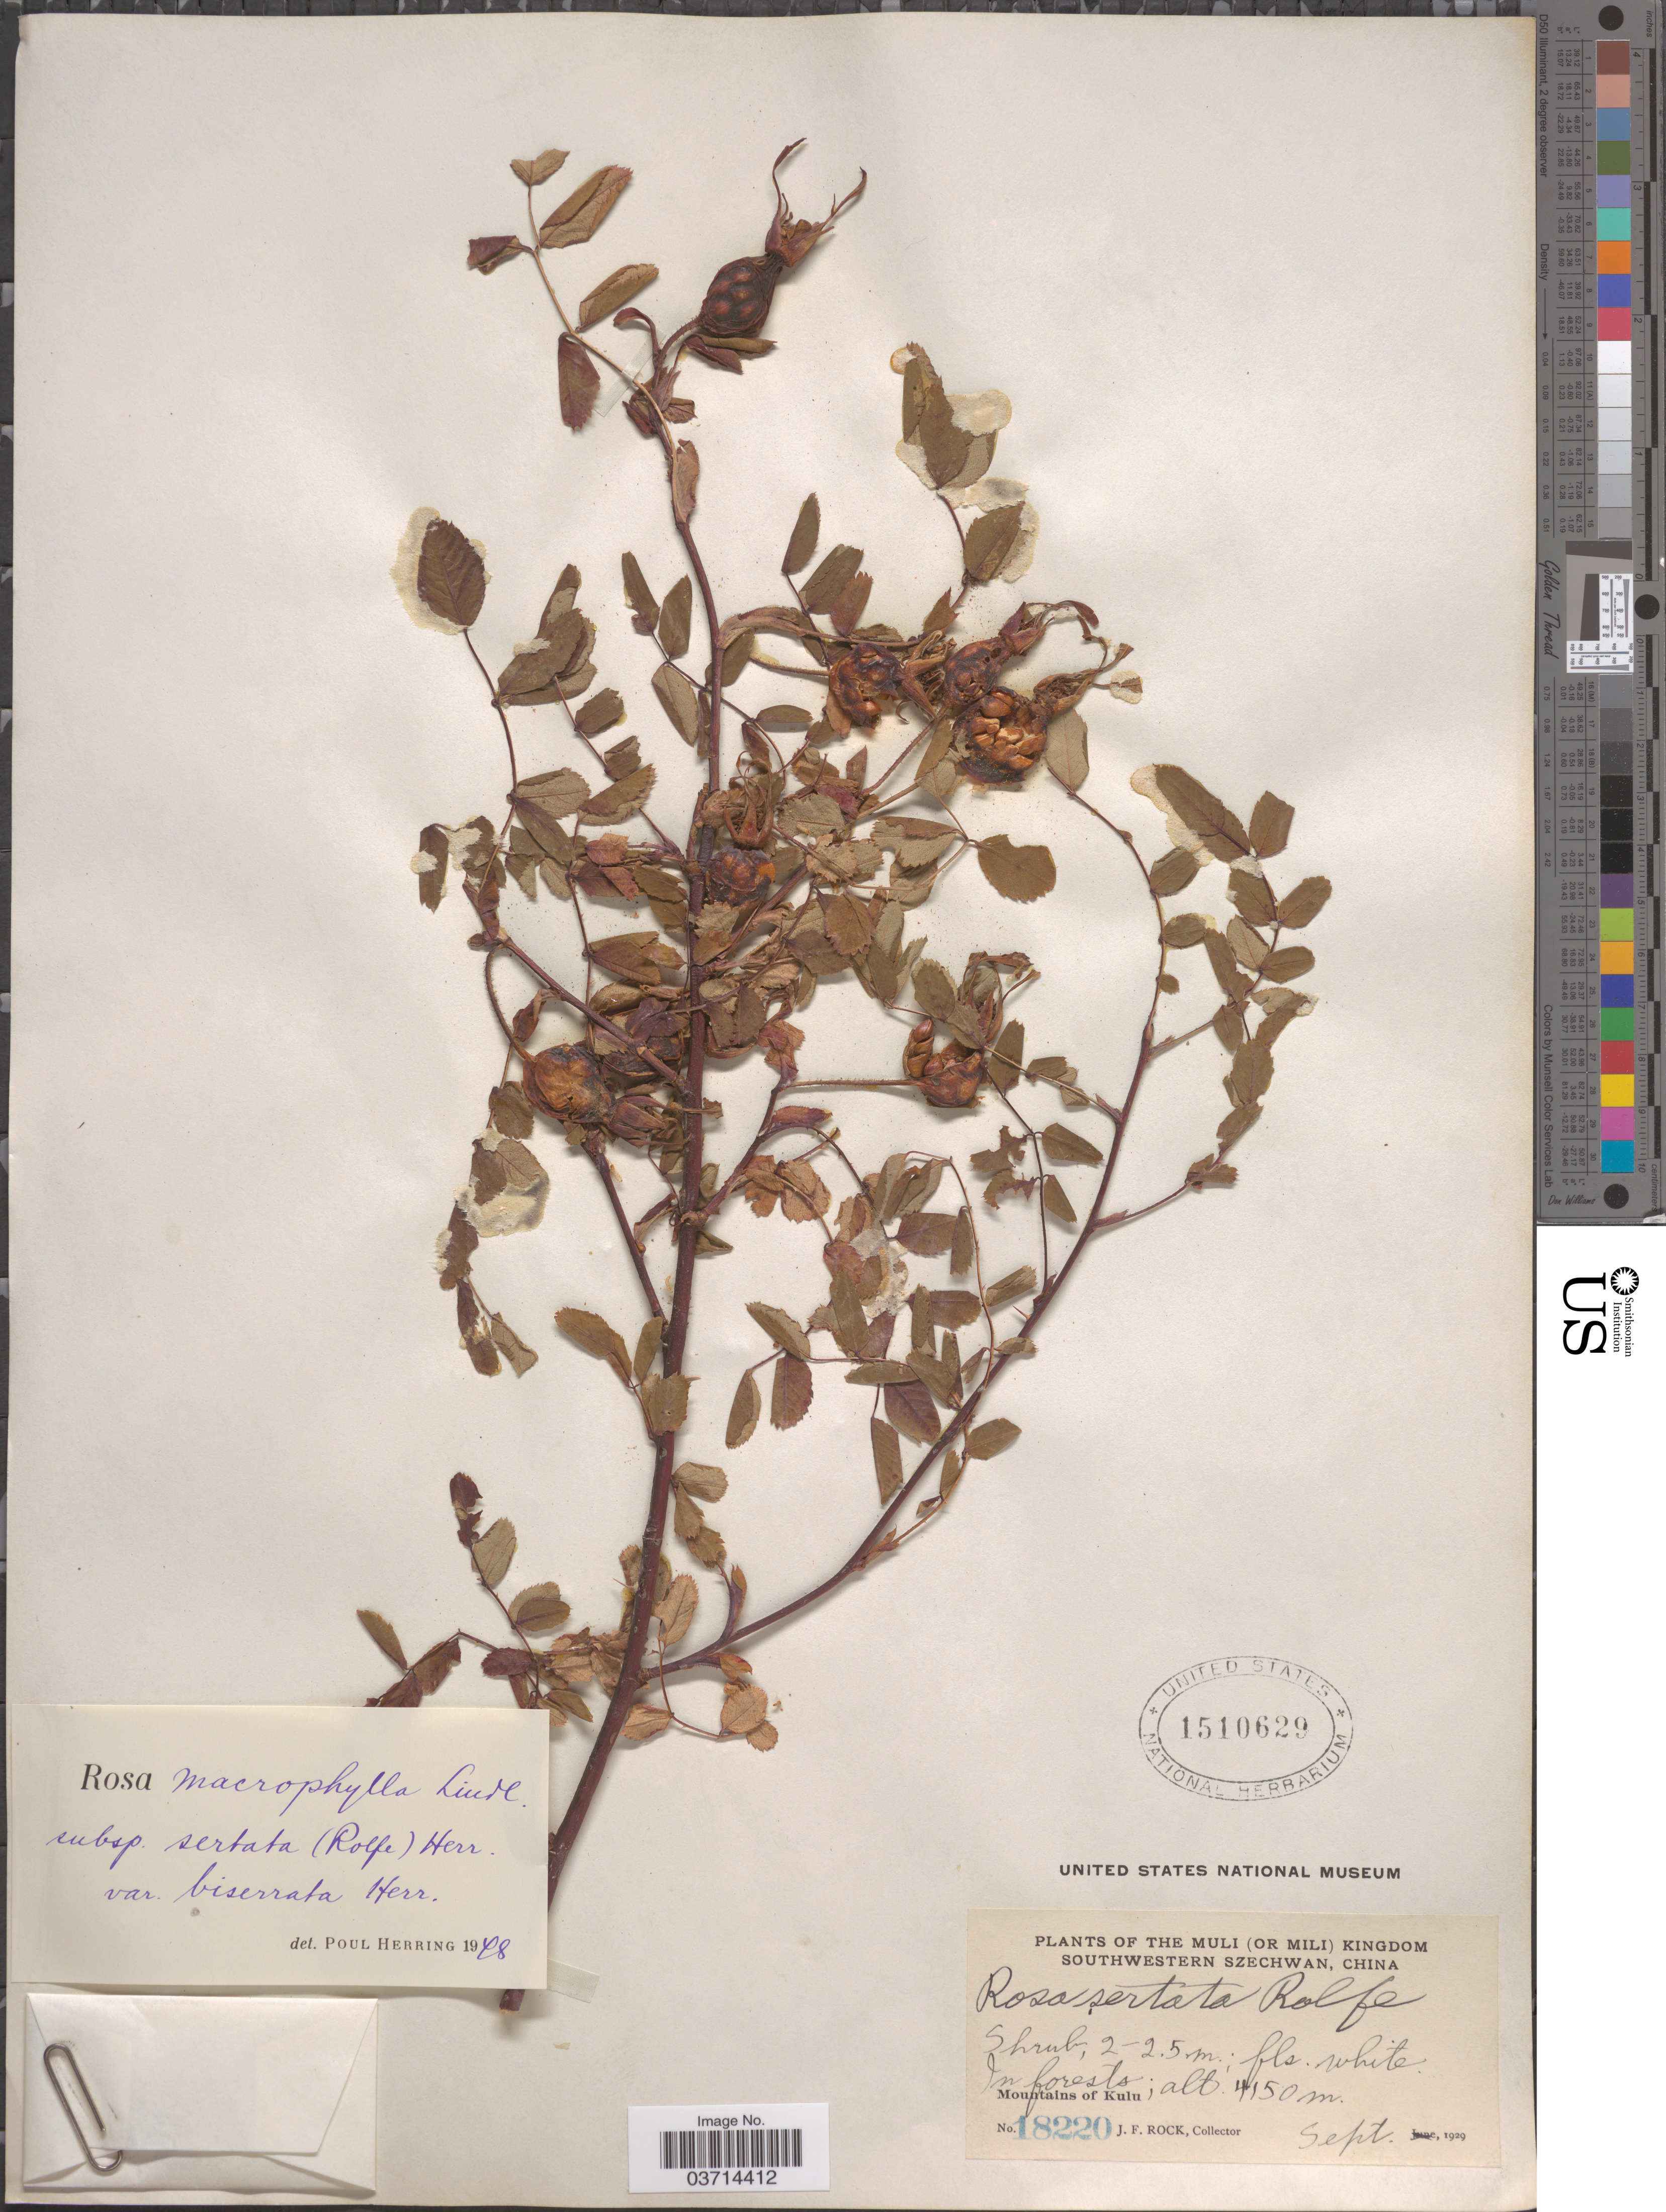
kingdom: Plantae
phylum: Tracheophyta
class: Magnoliopsida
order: Rosales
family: Rosaceae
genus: Rosa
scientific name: Rosa sertata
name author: Rolfe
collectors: J. Rock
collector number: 18220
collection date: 1929-09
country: China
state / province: Sichuan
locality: The Muli (or Mili) Kingdom, Southwestern Szechwan. Mountains of Kulu.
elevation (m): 4150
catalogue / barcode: US 1510629